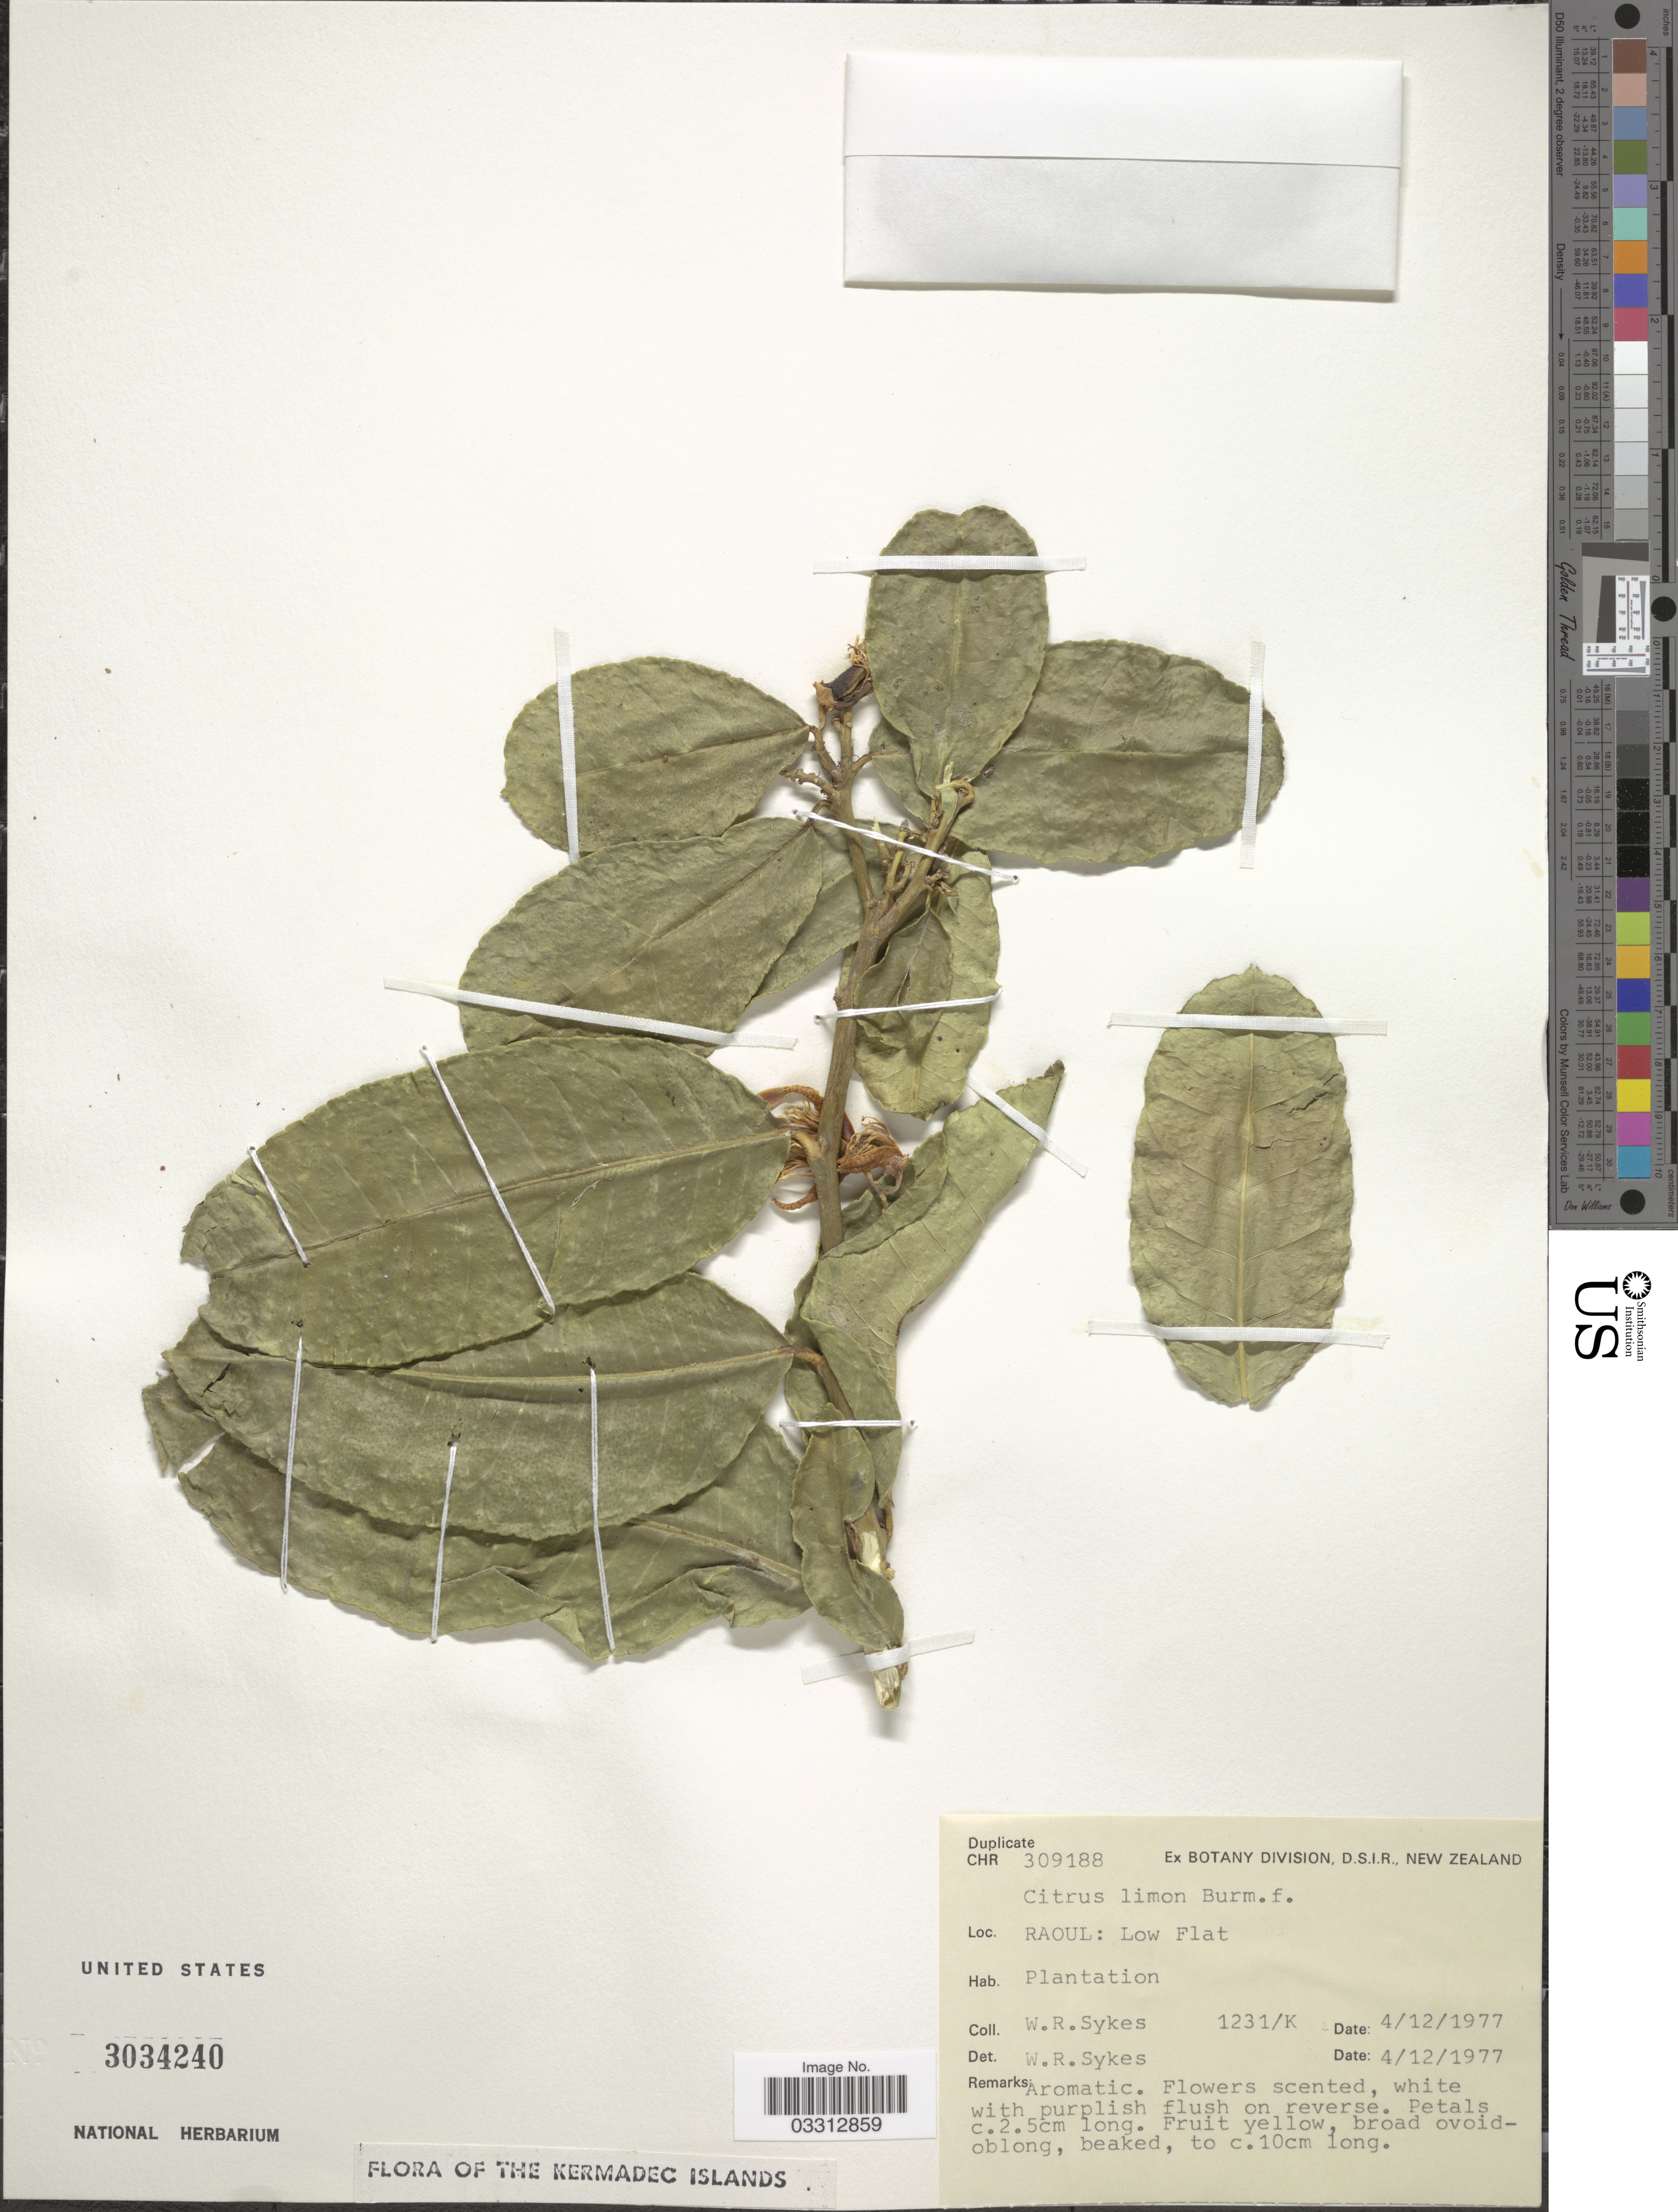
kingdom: Plantae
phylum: Tracheophyta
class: Magnoliopsida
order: Sapindales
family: Rutaceae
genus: Citrus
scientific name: Citrus x limon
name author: (L.) Osbeck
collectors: W. R. Sykes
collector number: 1231/K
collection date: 1977-12-04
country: New Zealand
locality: Raoul: Low Flat.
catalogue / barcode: US 3034240